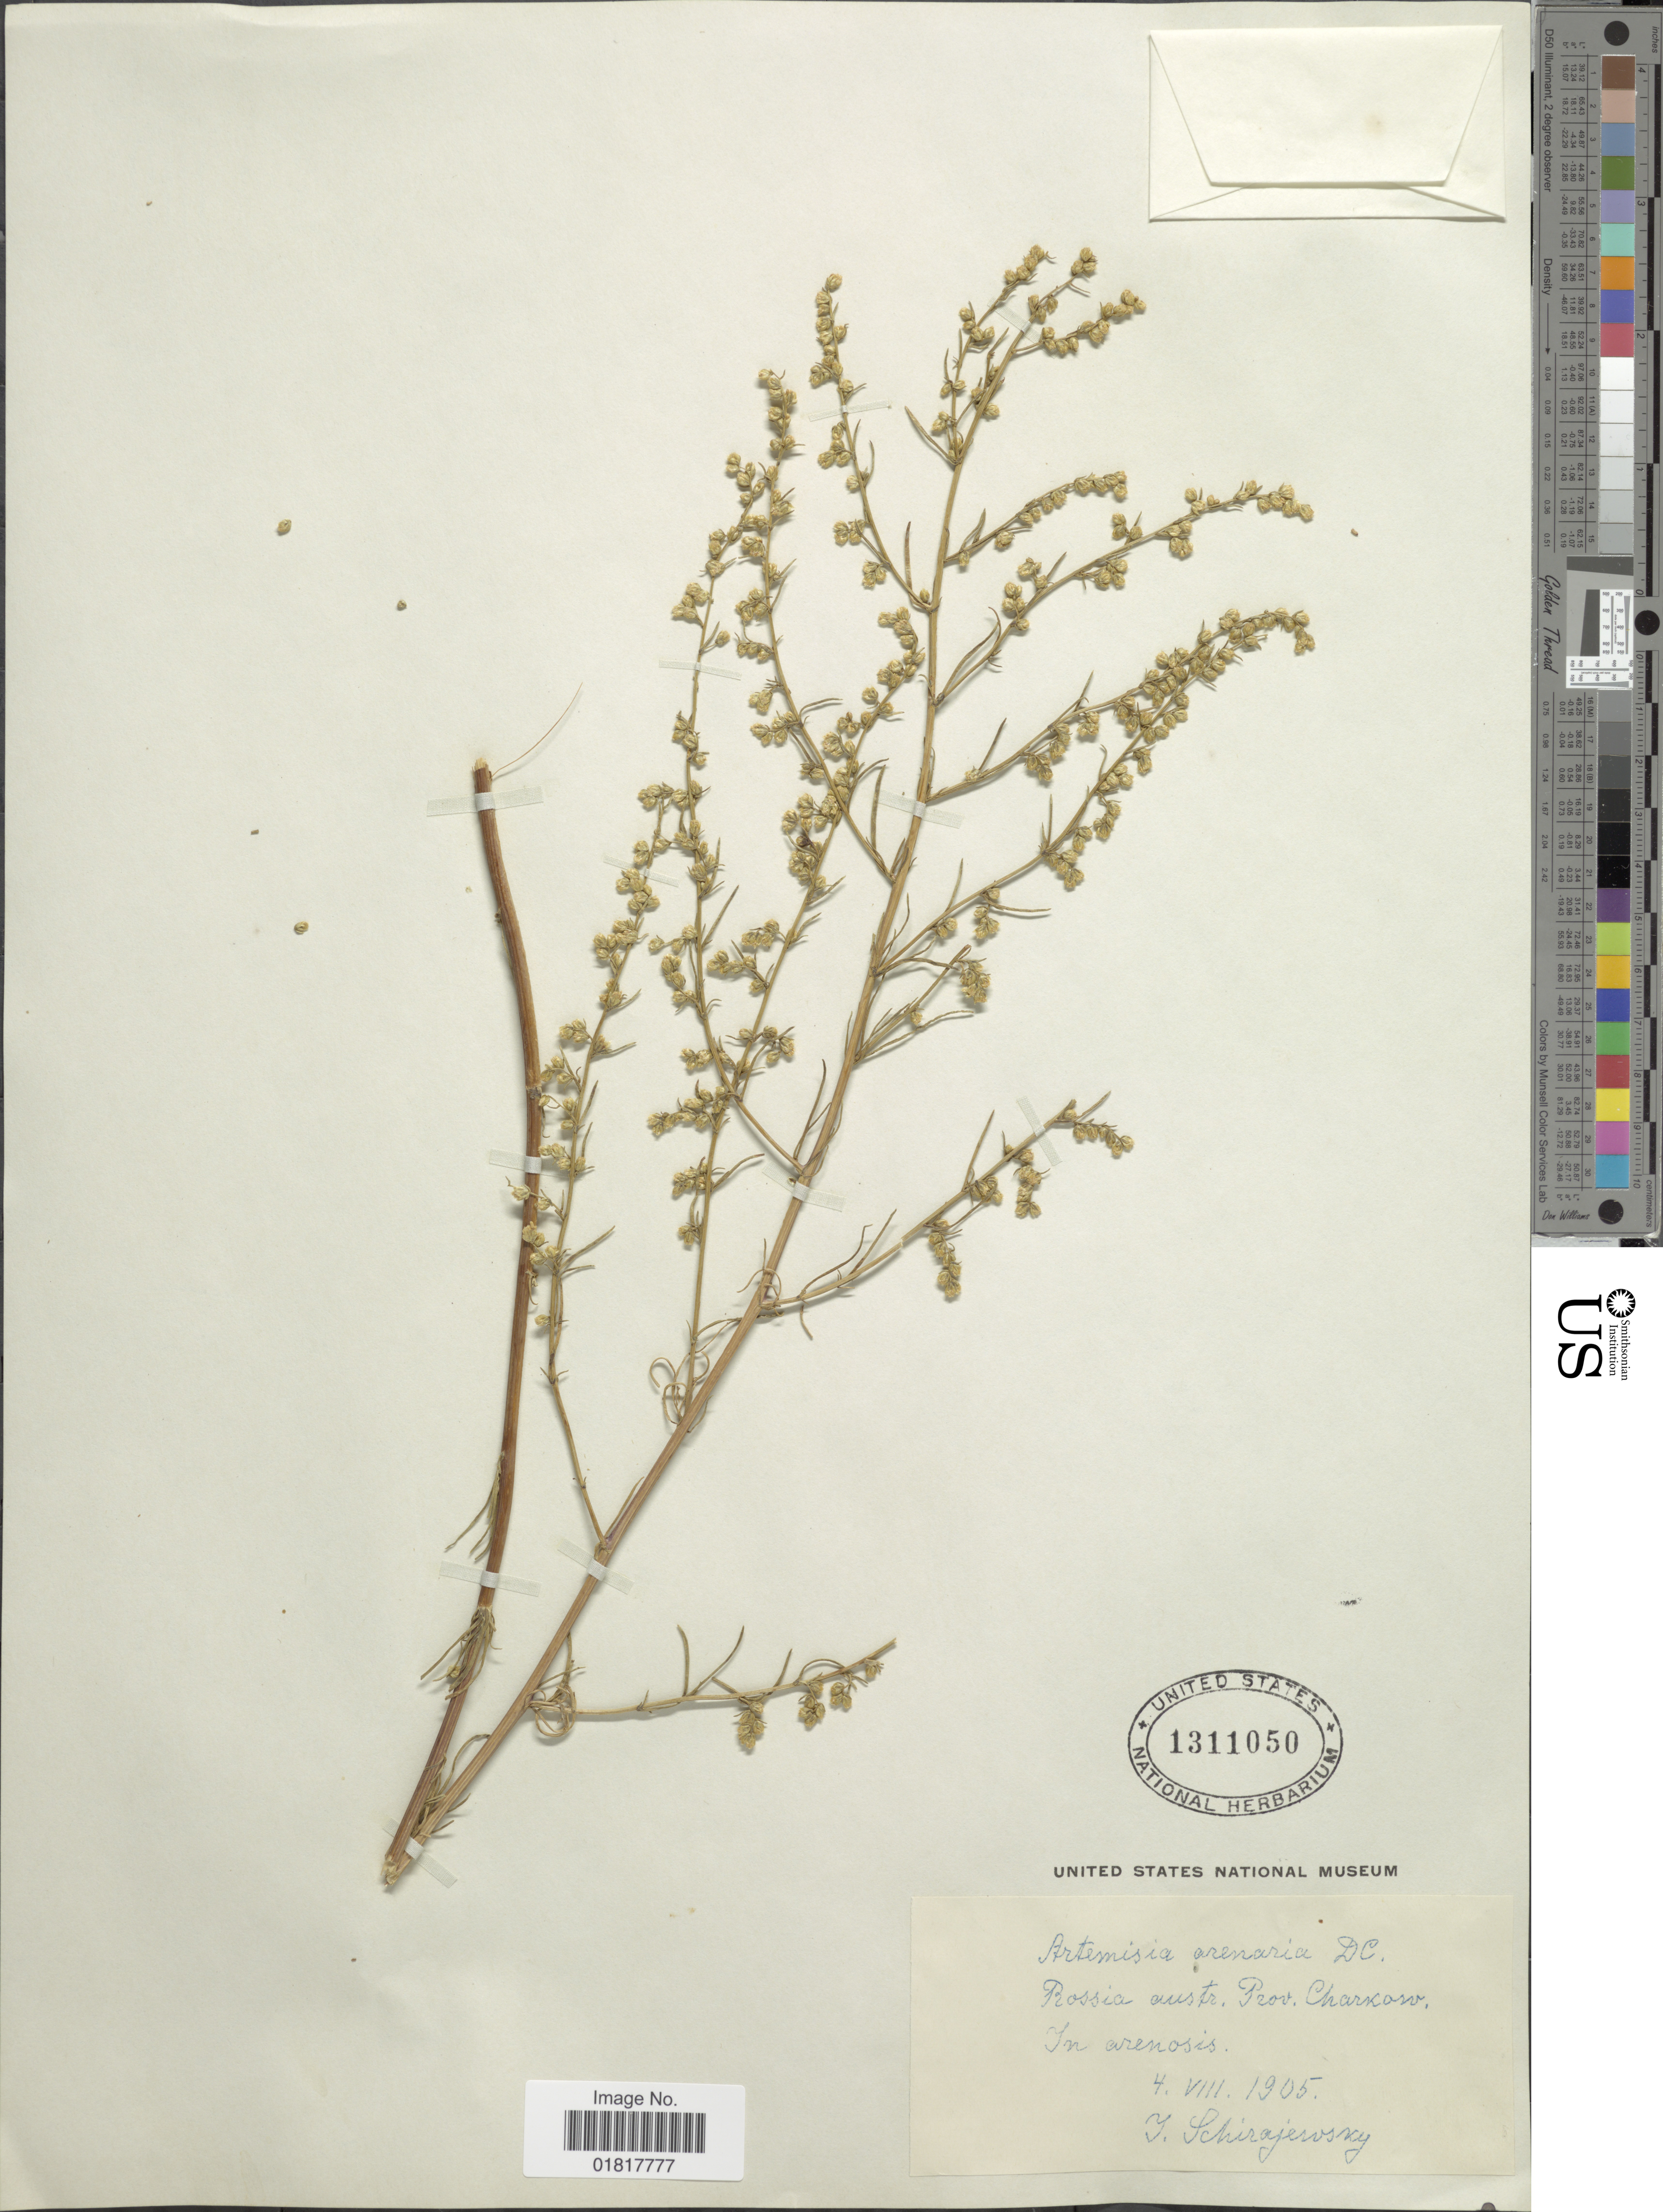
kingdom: Plantae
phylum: Tracheophyta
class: Magnoliopsida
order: Asterales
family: Asteraceae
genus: Artemisia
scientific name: Artemisia arenaria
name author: DC.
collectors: I. Schiraevsky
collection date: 1905-08-04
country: Russian Federation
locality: Rossia austr. Prov. Charkarv, in arenosis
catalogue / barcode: US 1311050